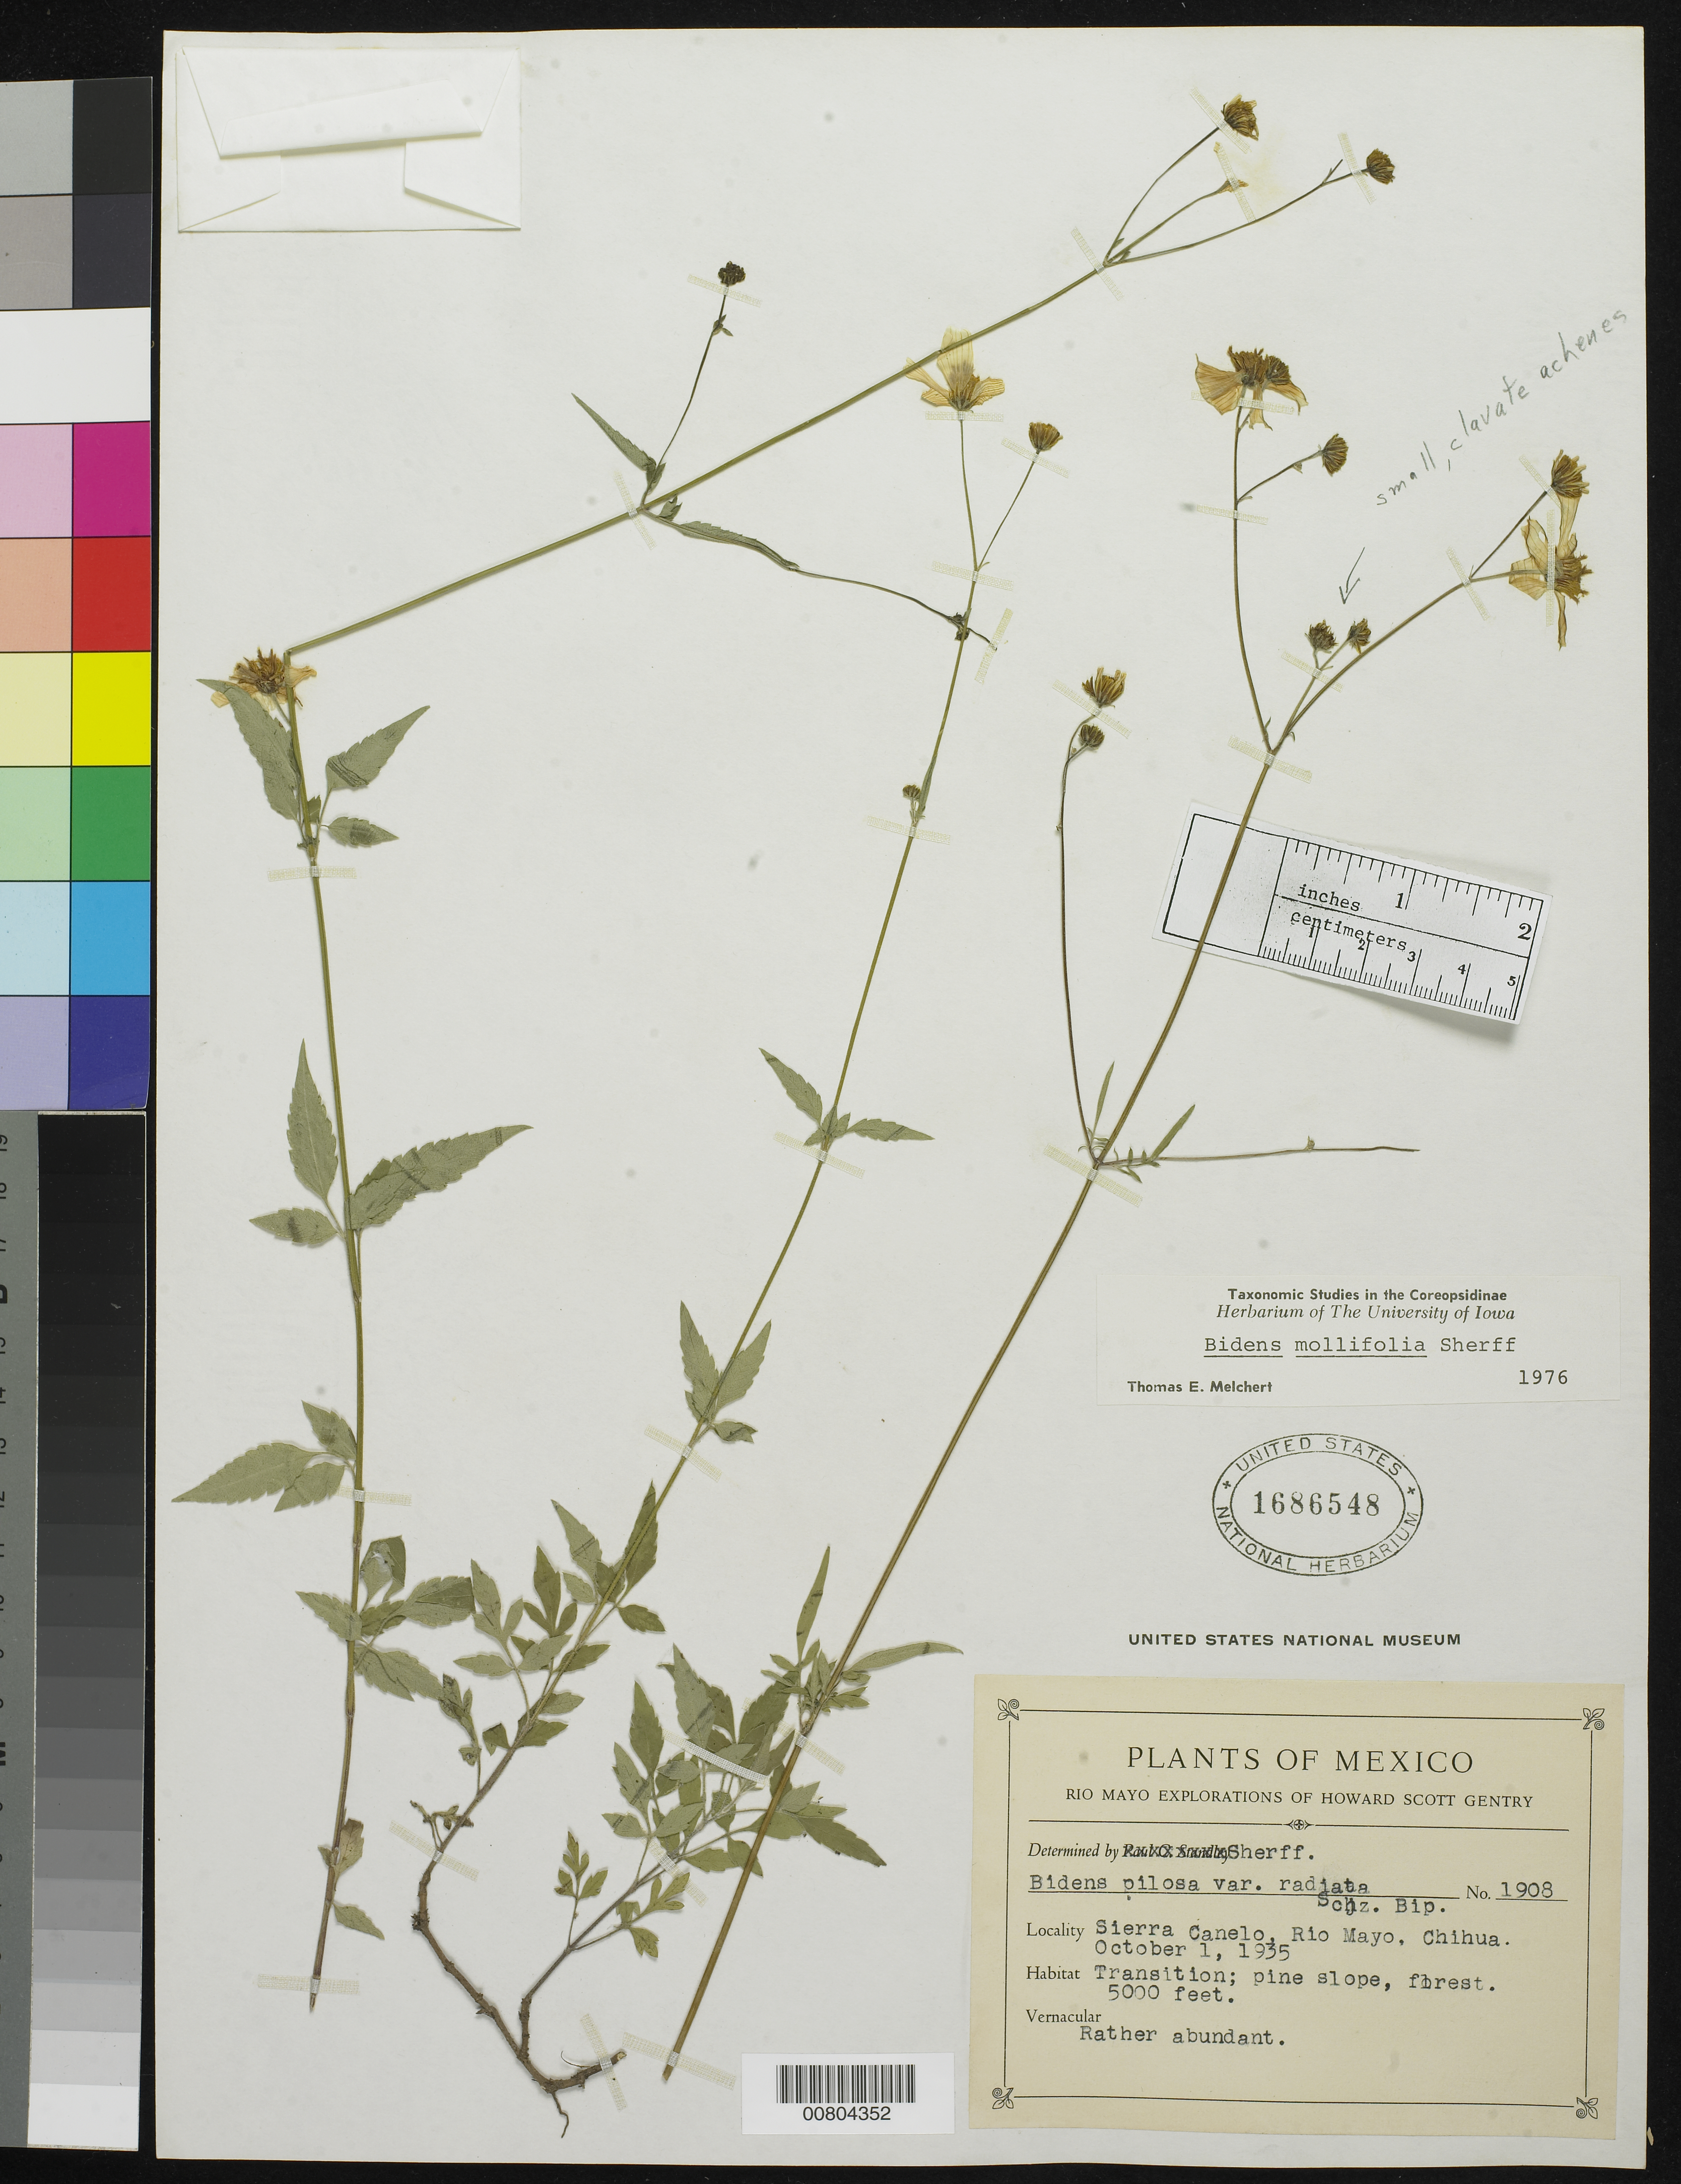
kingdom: Plantae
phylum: Tracheophyta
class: Magnoliopsida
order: Asterales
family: Asteraceae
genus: Bidens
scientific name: Bidens mollifolia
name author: Sherff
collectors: H. S. Gentry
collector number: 1908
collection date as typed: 01 Oct 1935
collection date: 1935-10-01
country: Mexico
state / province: Chihuahua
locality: Sierra Canelo, Rio Mayo, Chihuahua.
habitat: Transition; pine slope, forest.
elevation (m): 1524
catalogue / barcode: US 1686548